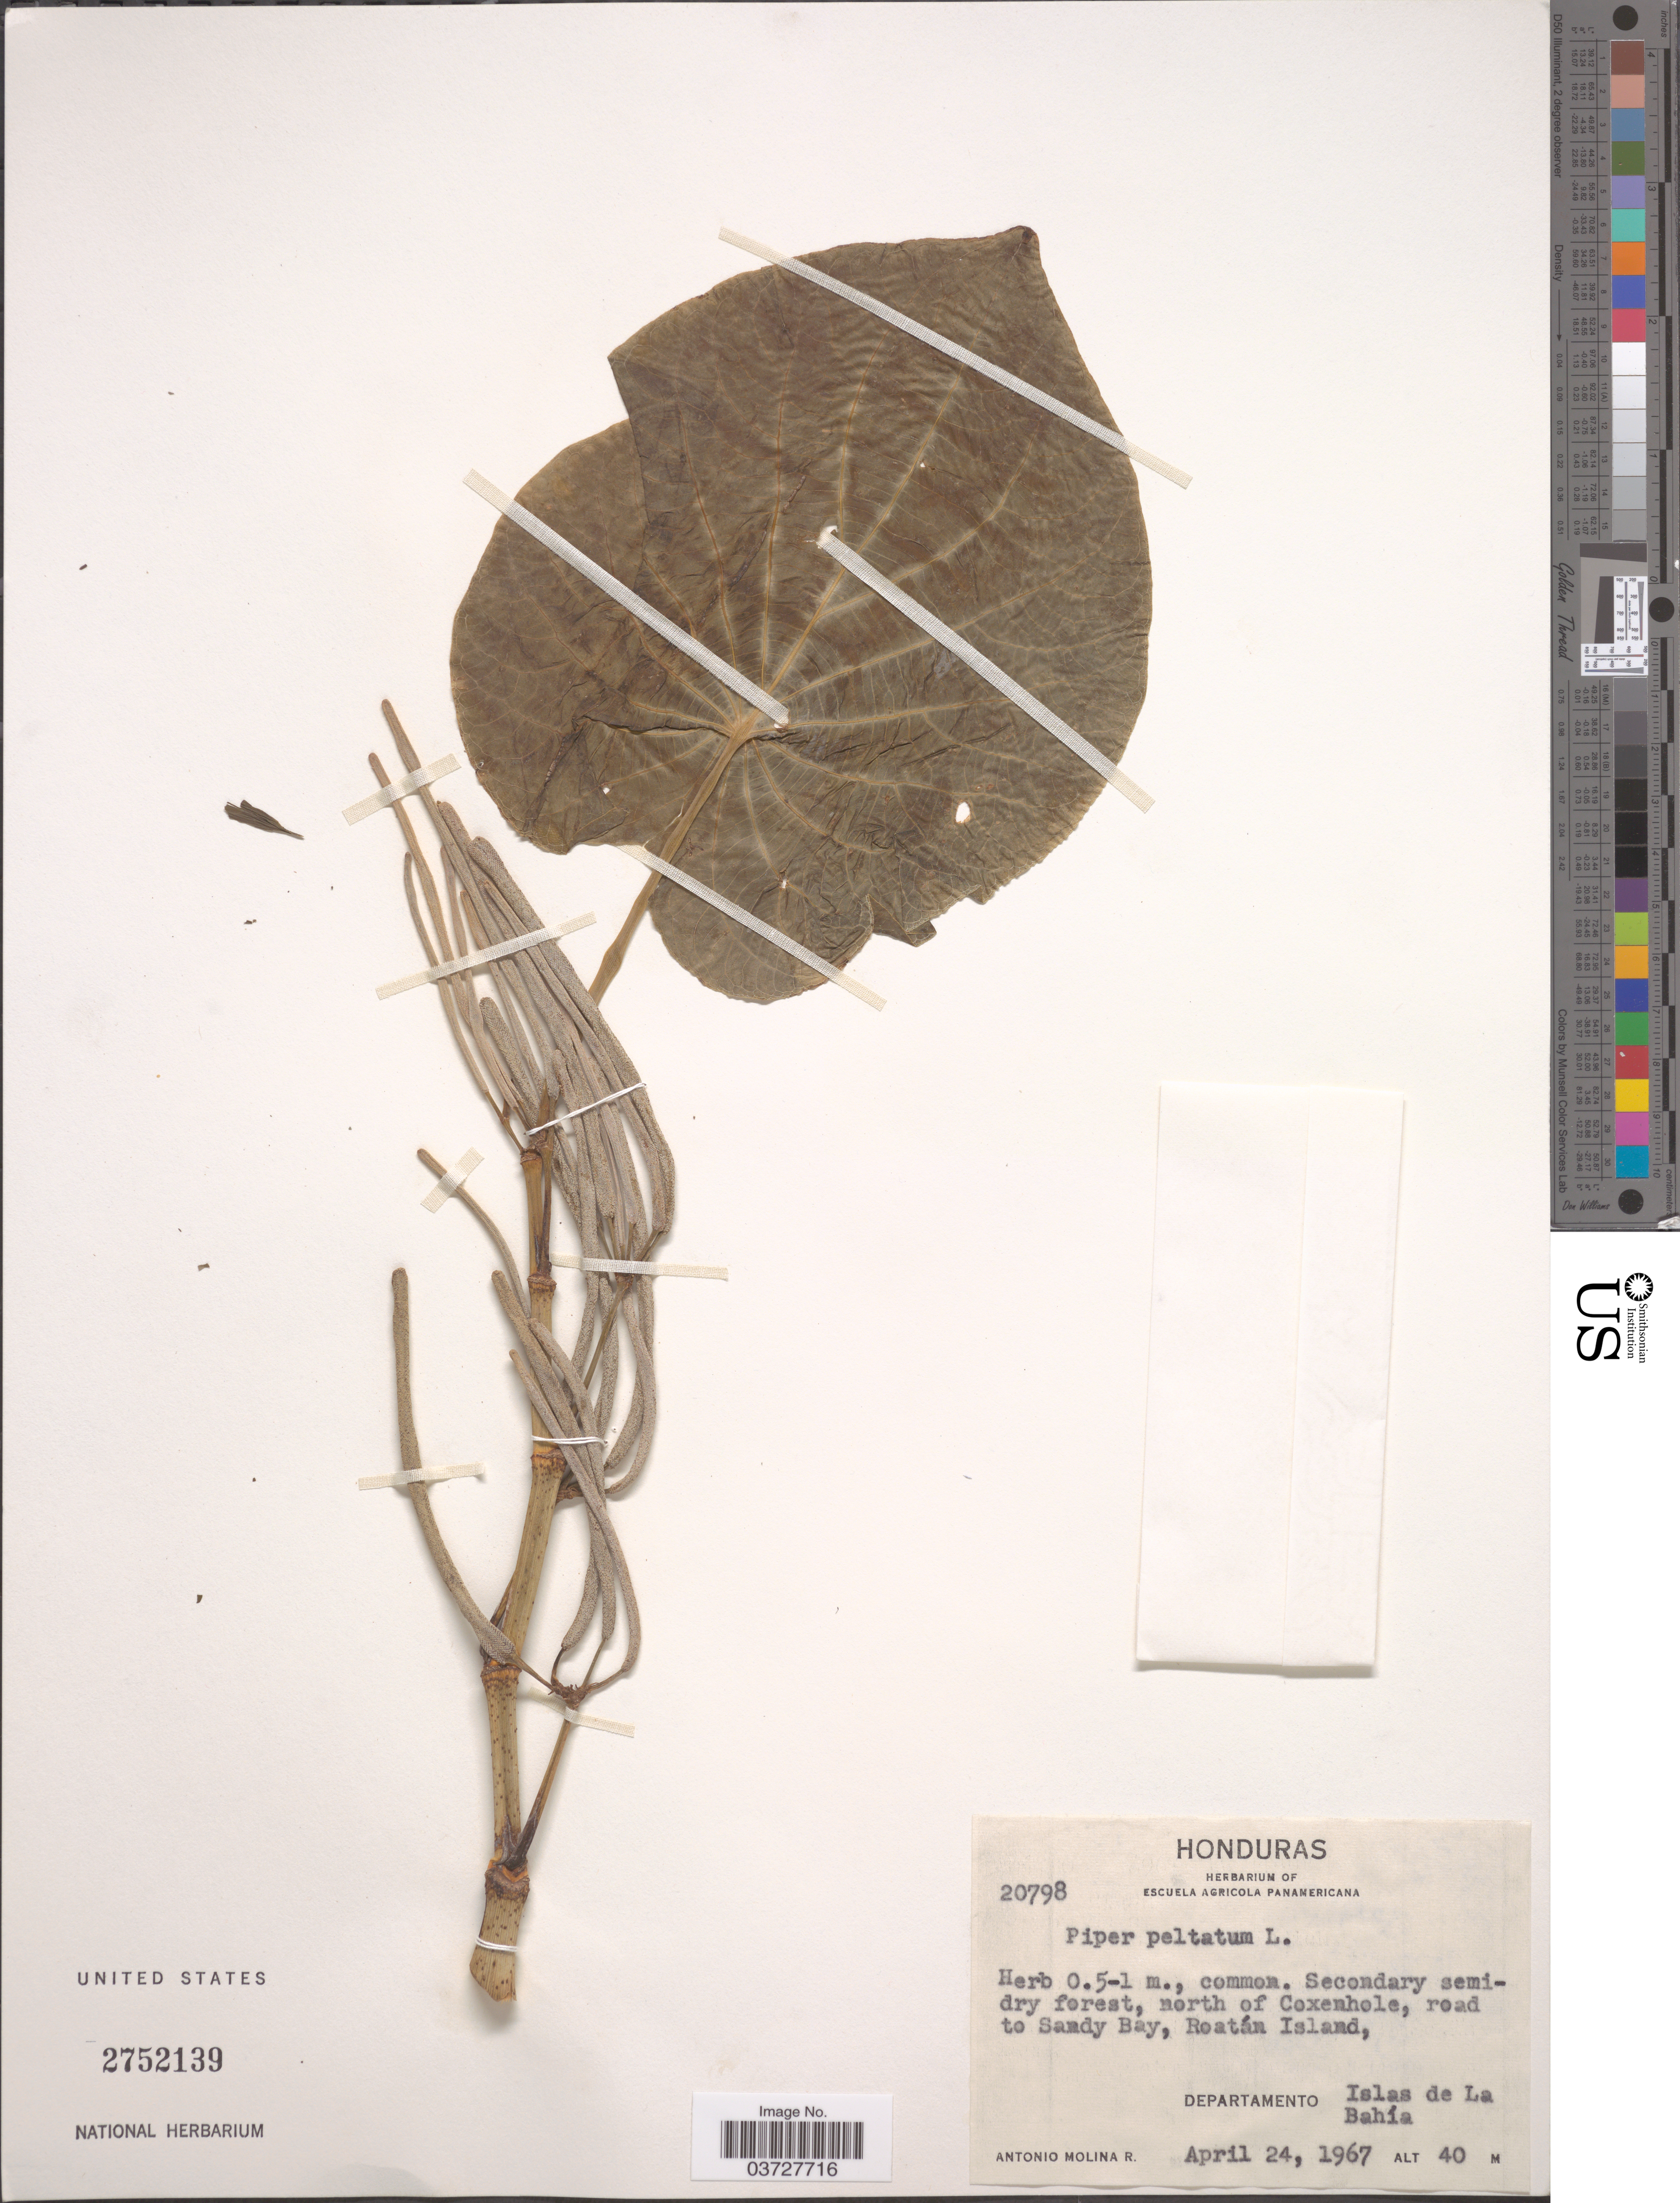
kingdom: Plantae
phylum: Tracheophyta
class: Magnoliopsida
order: Piperales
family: Piperaceae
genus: Piper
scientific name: Piper peltatum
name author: L.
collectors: A. Molina R.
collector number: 20798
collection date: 1967-04-24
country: Honduras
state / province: Islas de la Bahía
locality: North of Coxenhole, road to Sandy Bay, Roatán Island, Departamento islas de La Bahía.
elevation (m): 40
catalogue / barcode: US 2752139